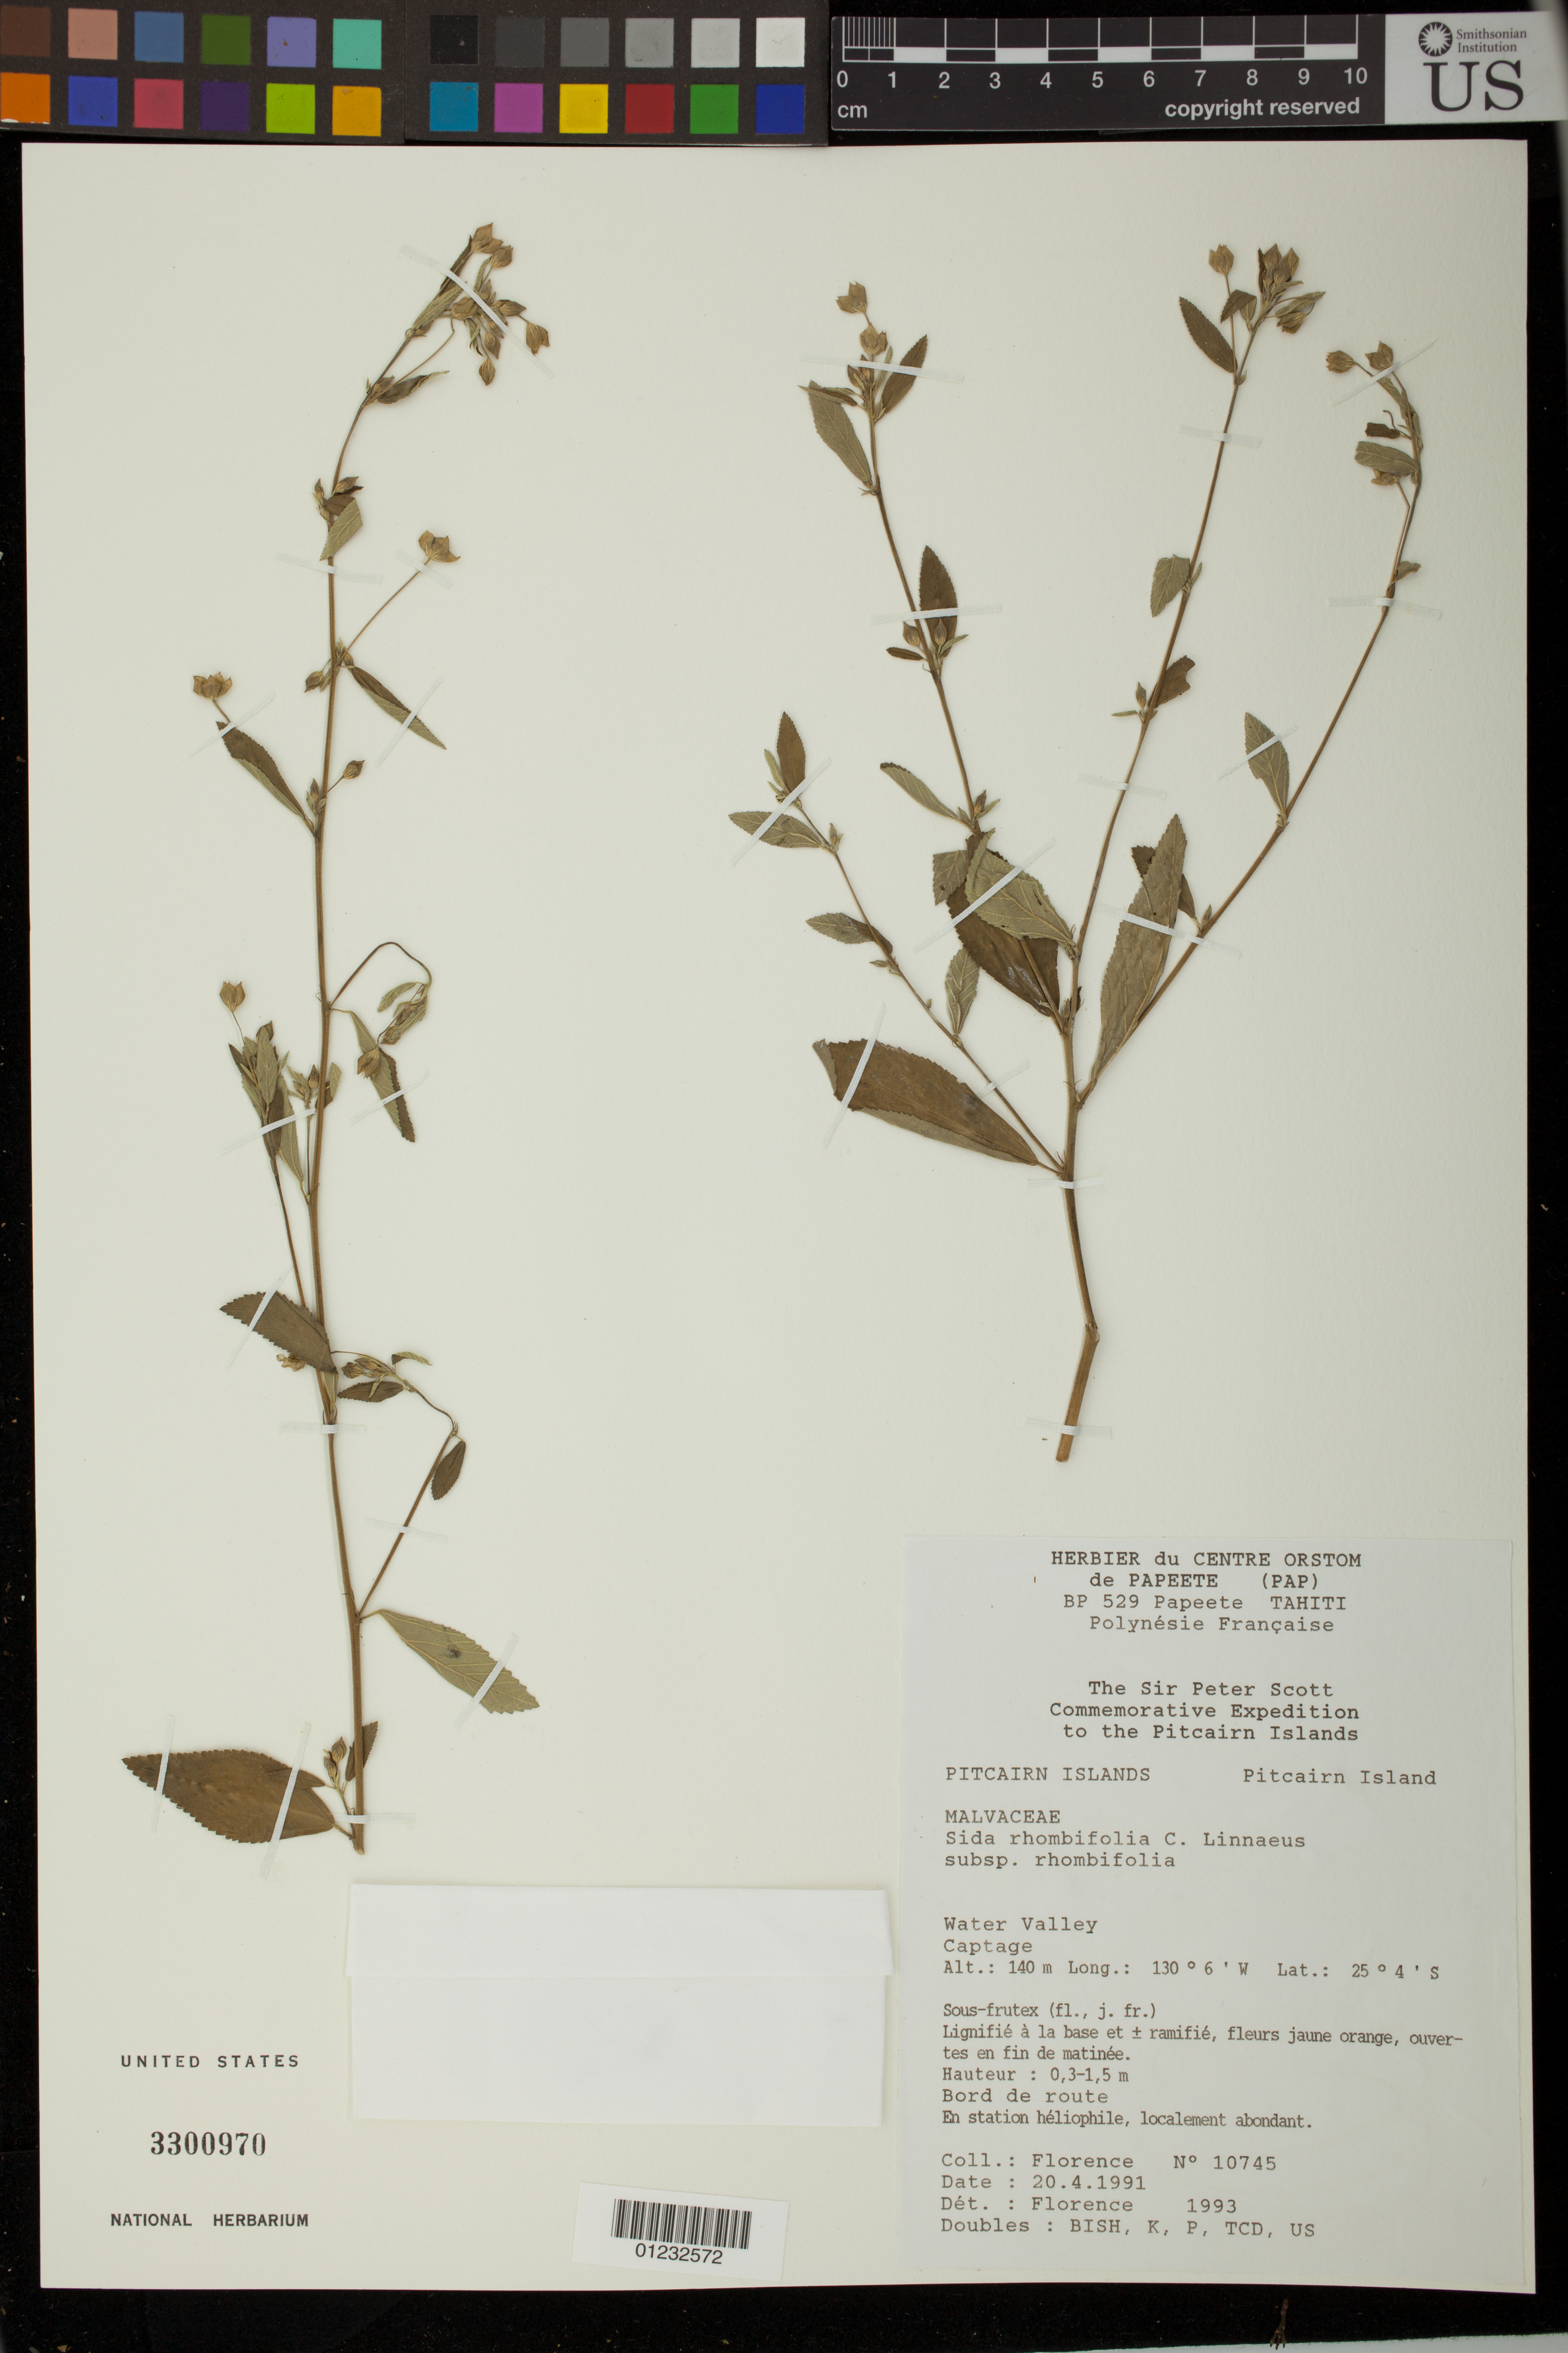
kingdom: Plantae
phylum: Tracheophyta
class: Magnoliopsida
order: Malvales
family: Malvaceae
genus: Sida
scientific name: Sida rhombifolia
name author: L.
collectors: J. Florence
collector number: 10745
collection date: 1991-04-20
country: Pitcairn Islands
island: Pitcairn Island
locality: Water Valley, Captage.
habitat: En station hèliophile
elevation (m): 140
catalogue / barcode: US 3300970